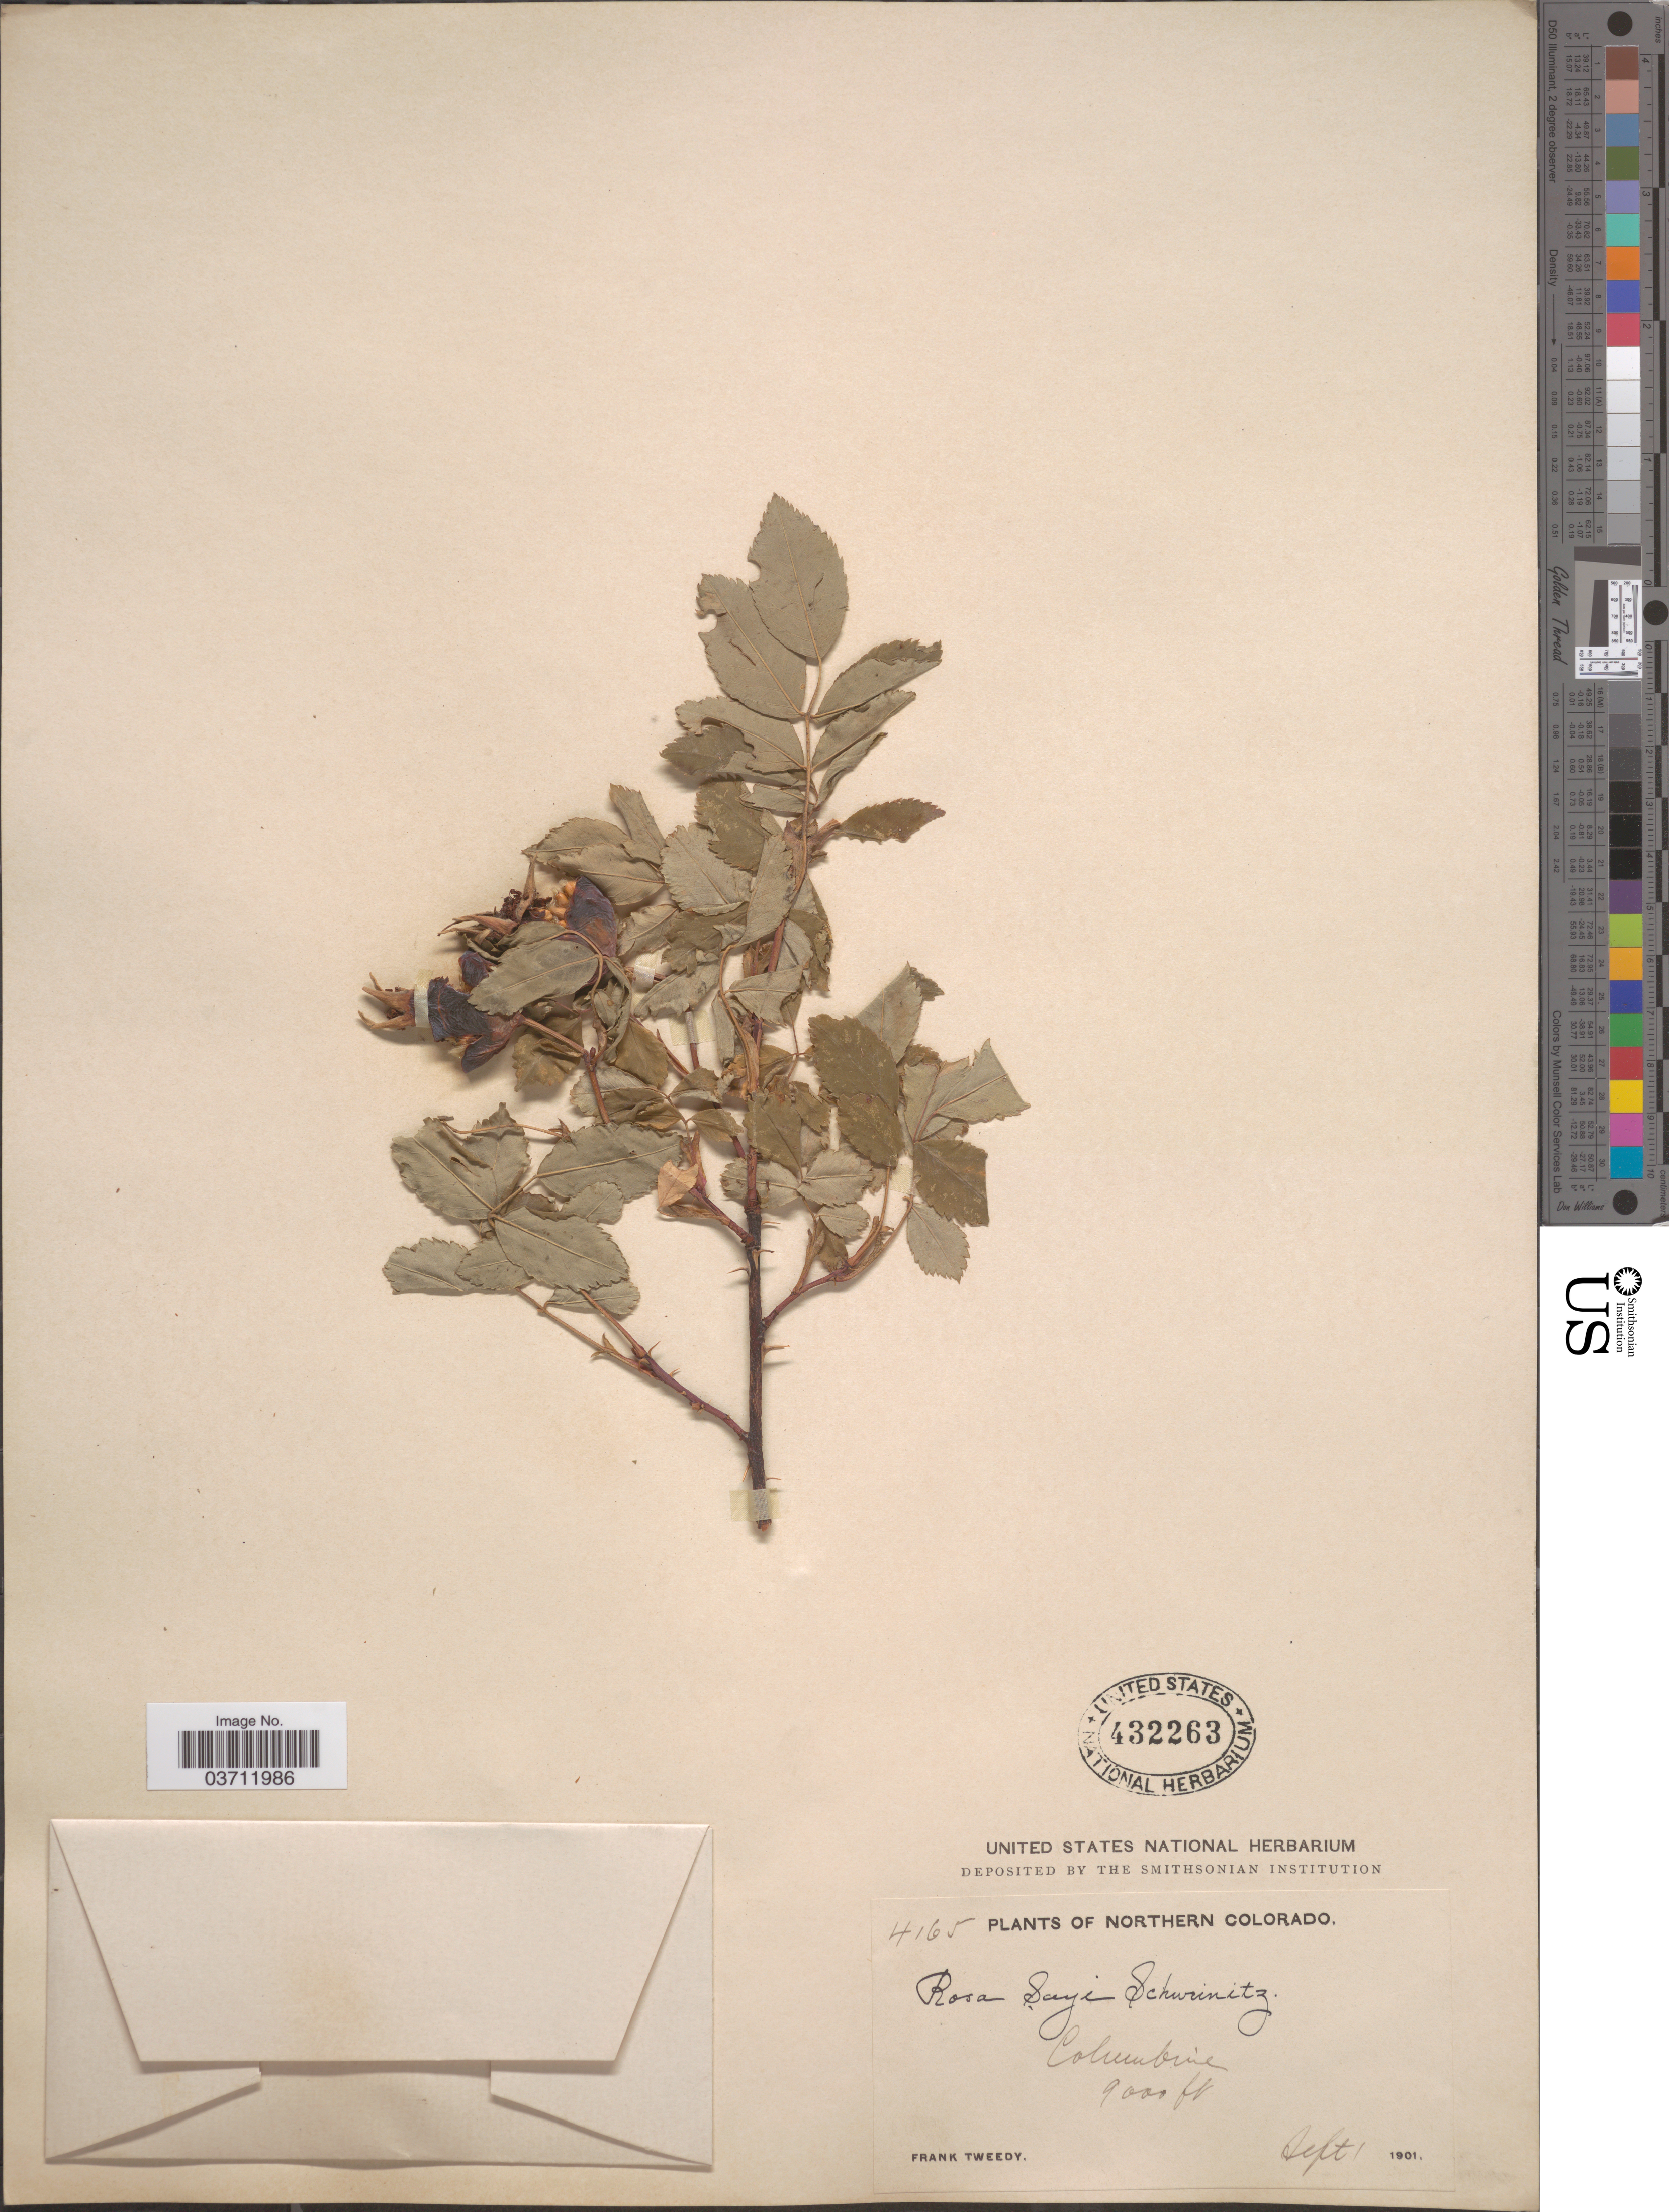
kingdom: Plantae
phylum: Tracheophyta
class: Magnoliopsida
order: Rosales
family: Rosaceae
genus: Rosa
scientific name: Rosa sayi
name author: Schwein.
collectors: F. Tweedy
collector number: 4165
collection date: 1901-09-01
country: United States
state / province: Colorado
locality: Northern Colorado. Columbine.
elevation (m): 2743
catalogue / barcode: US 432263